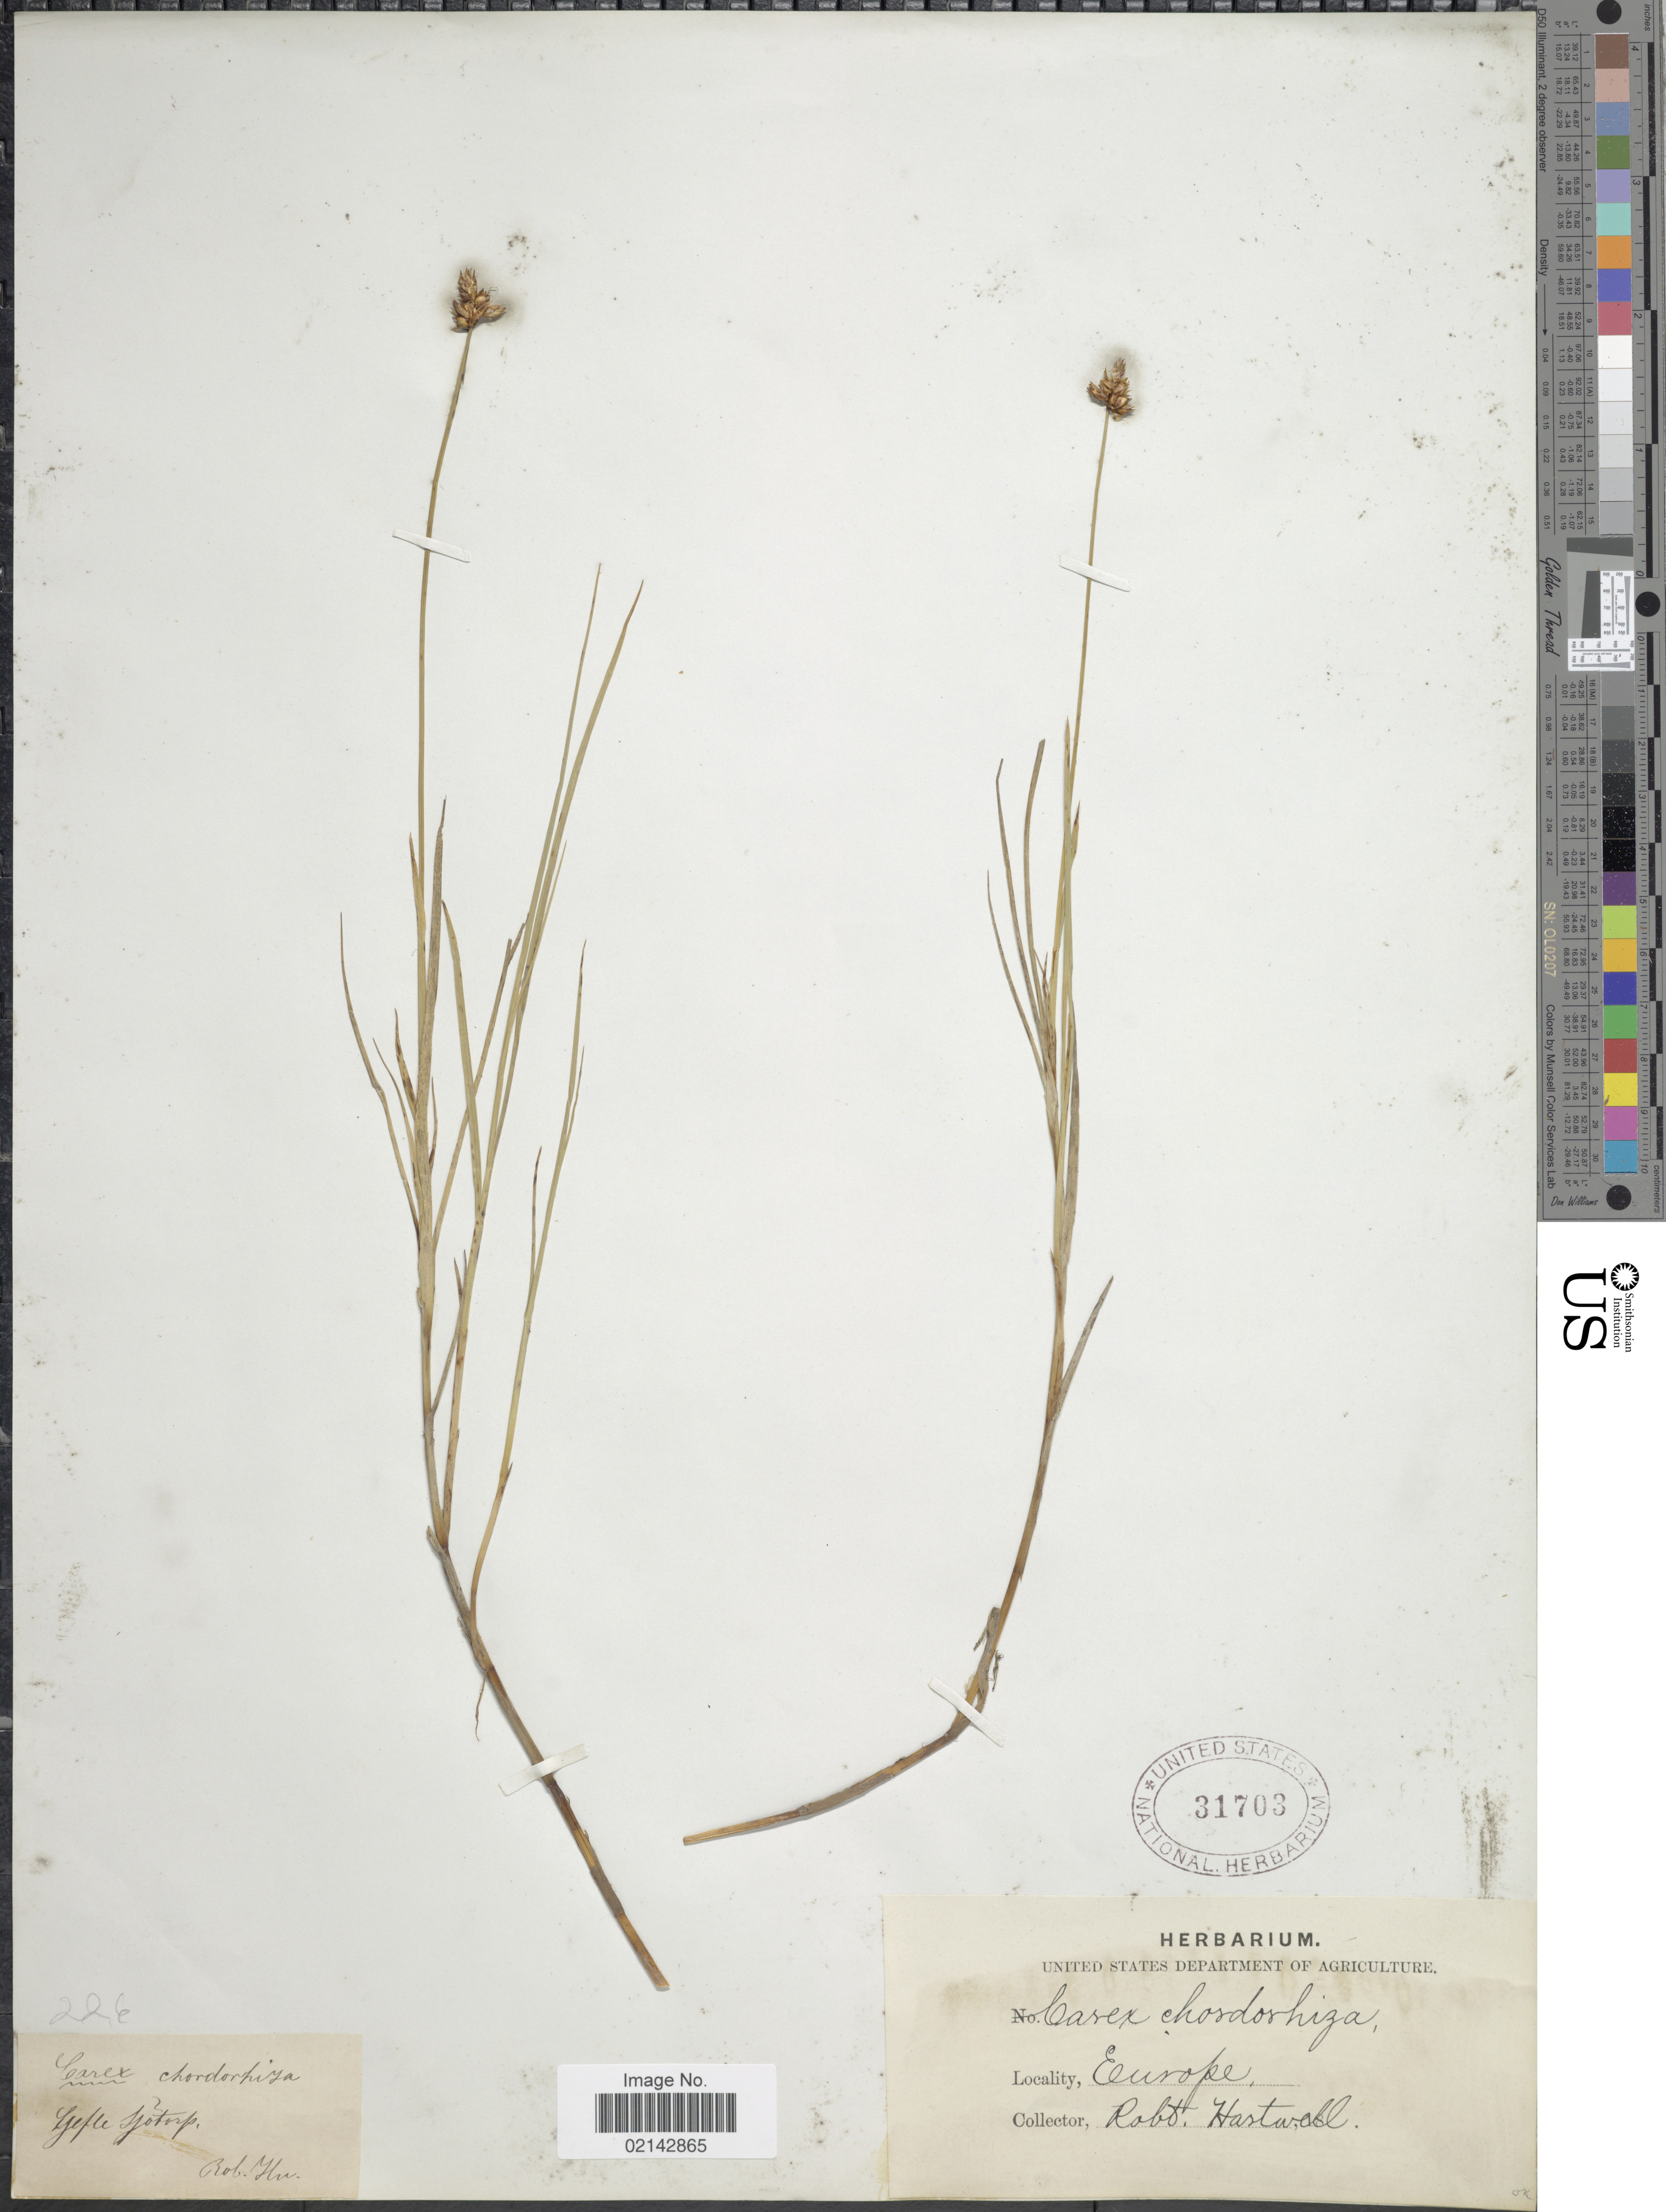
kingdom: Plantae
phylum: Tracheophyta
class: Liliopsida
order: Poales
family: Cyperaceae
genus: Carex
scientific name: Carex chordorrhiza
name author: L. f.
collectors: R. Hartwell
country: Sweden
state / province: Gävleborg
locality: Gefle: Sjotorp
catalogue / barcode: US 31703